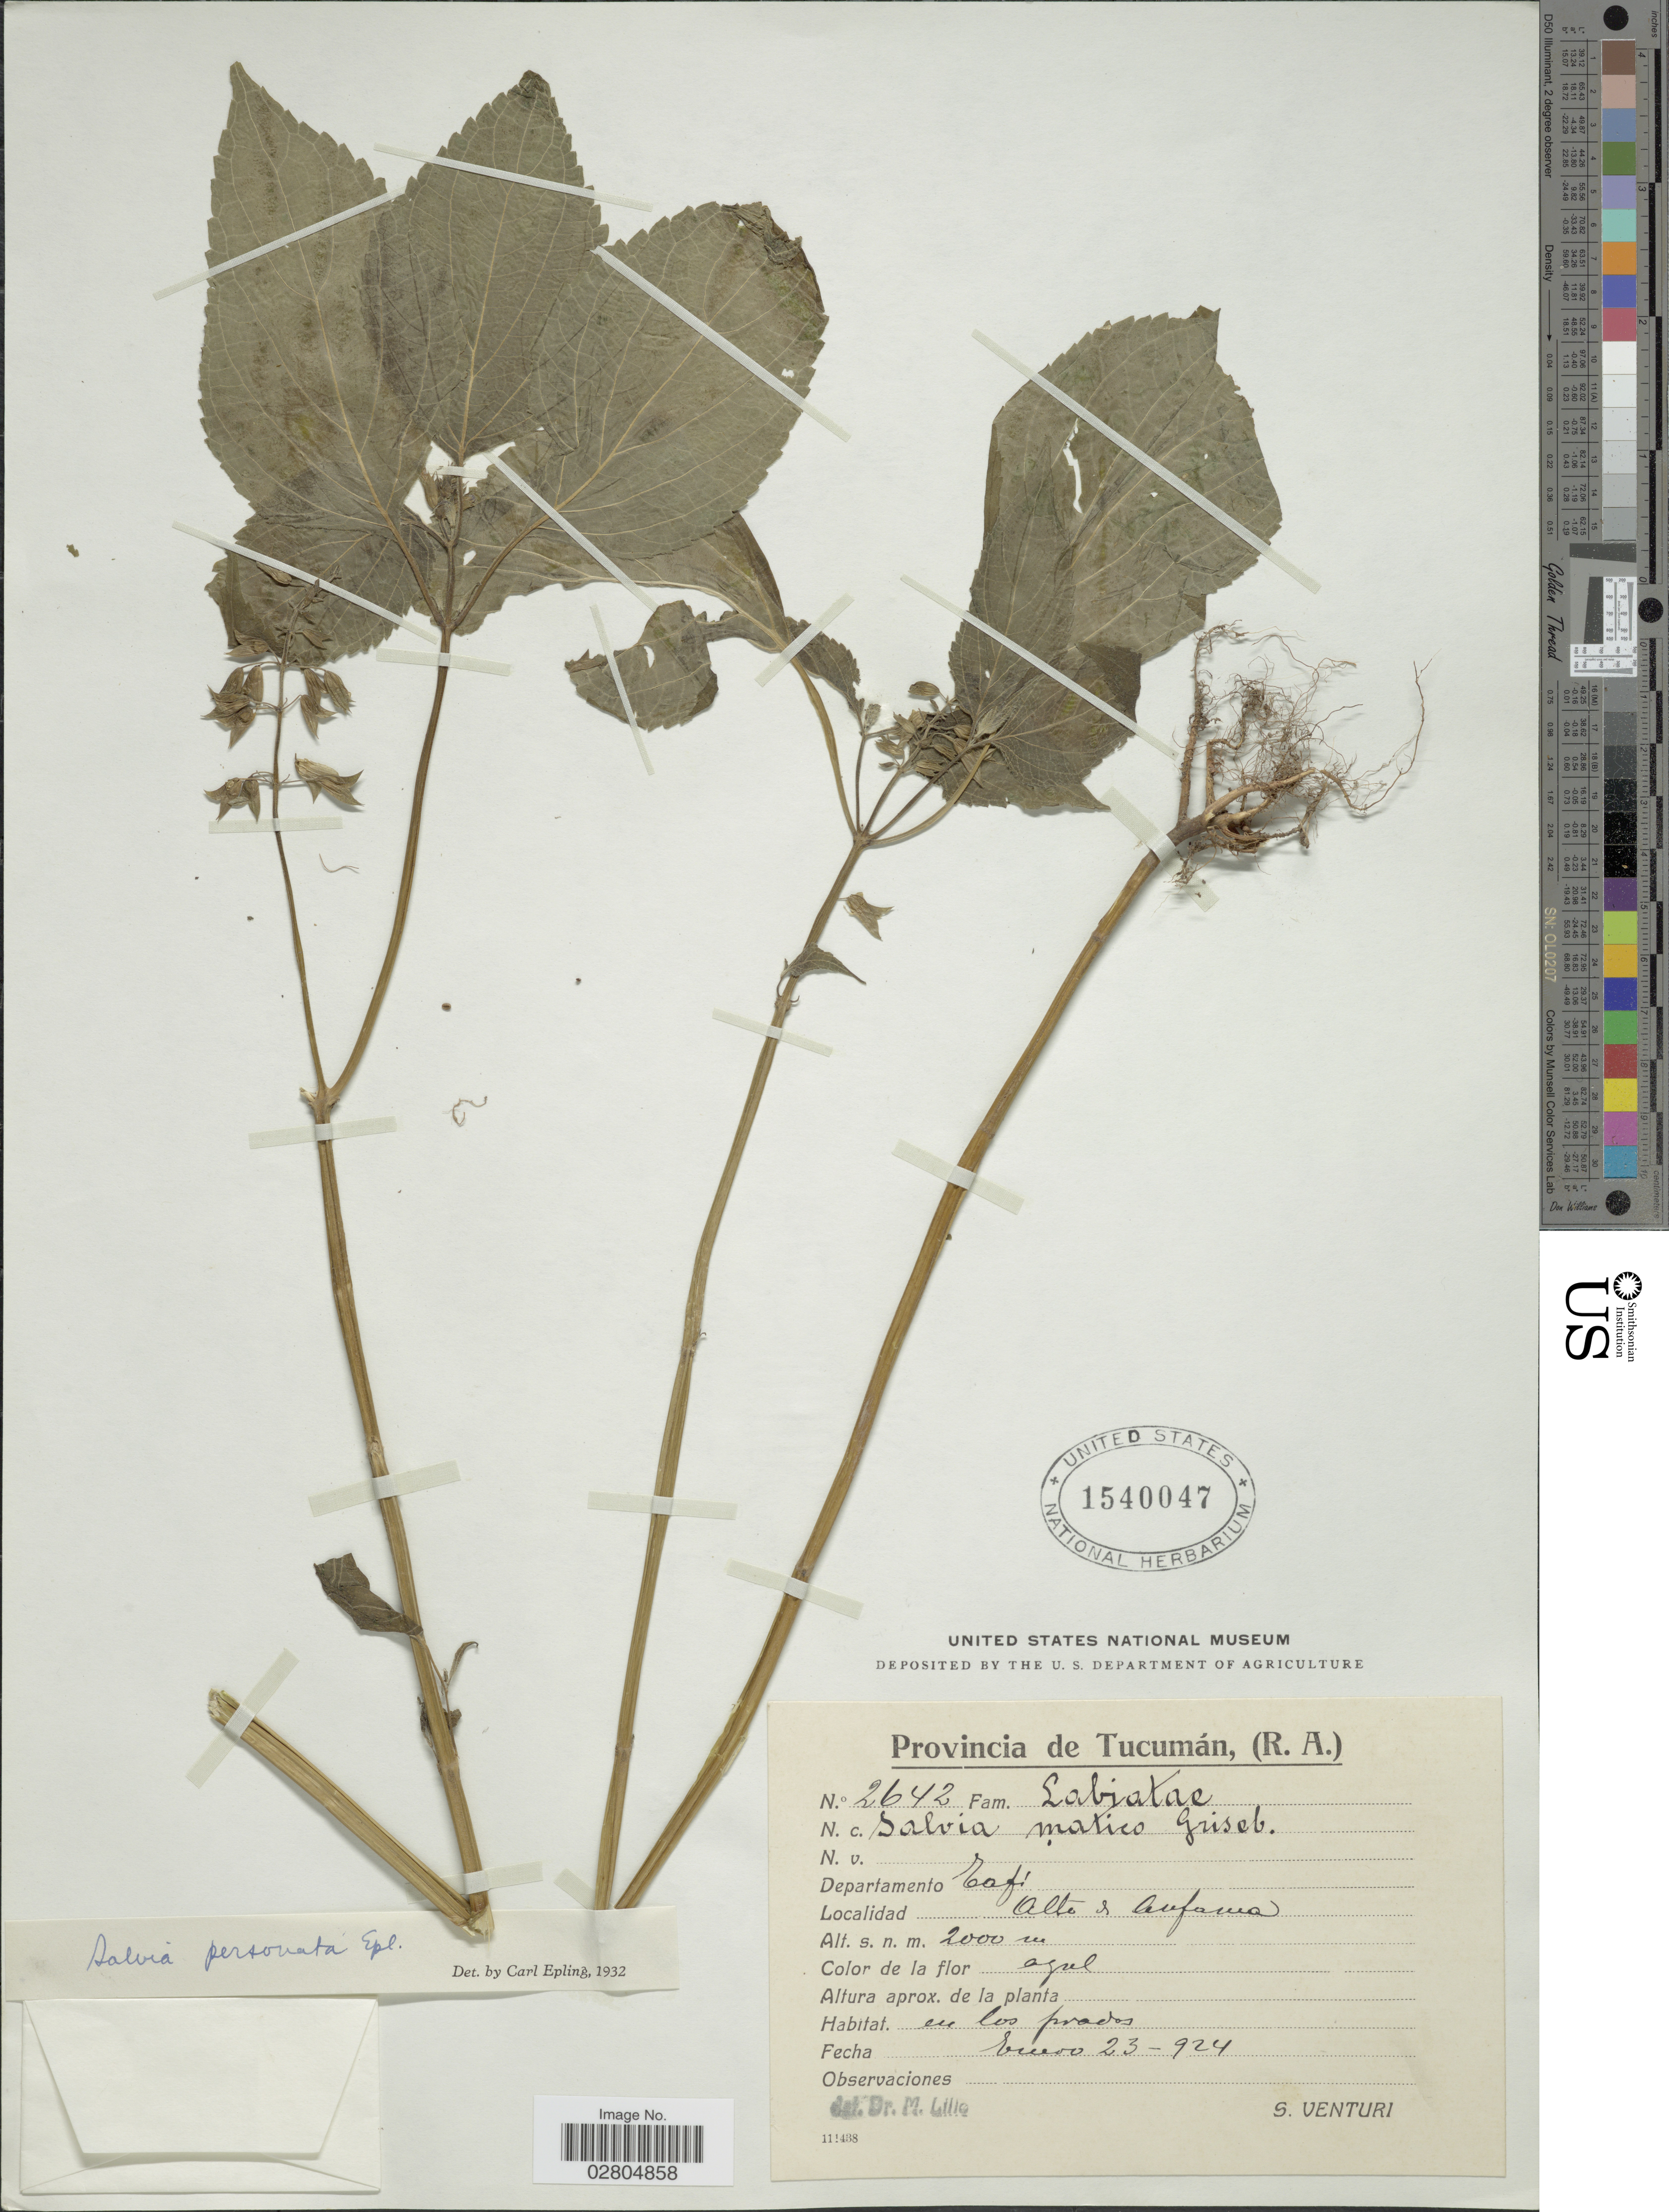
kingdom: Plantae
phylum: Tracheophyta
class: Magnoliopsida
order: Lamiales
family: Lamiaceae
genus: Salvia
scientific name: Salvia personata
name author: Epling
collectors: S. Venturi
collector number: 2642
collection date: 1924-01-23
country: Argentina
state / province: Tucuman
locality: Departamento Tafi. Alto de Anfama.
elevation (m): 2000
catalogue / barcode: US 1540047